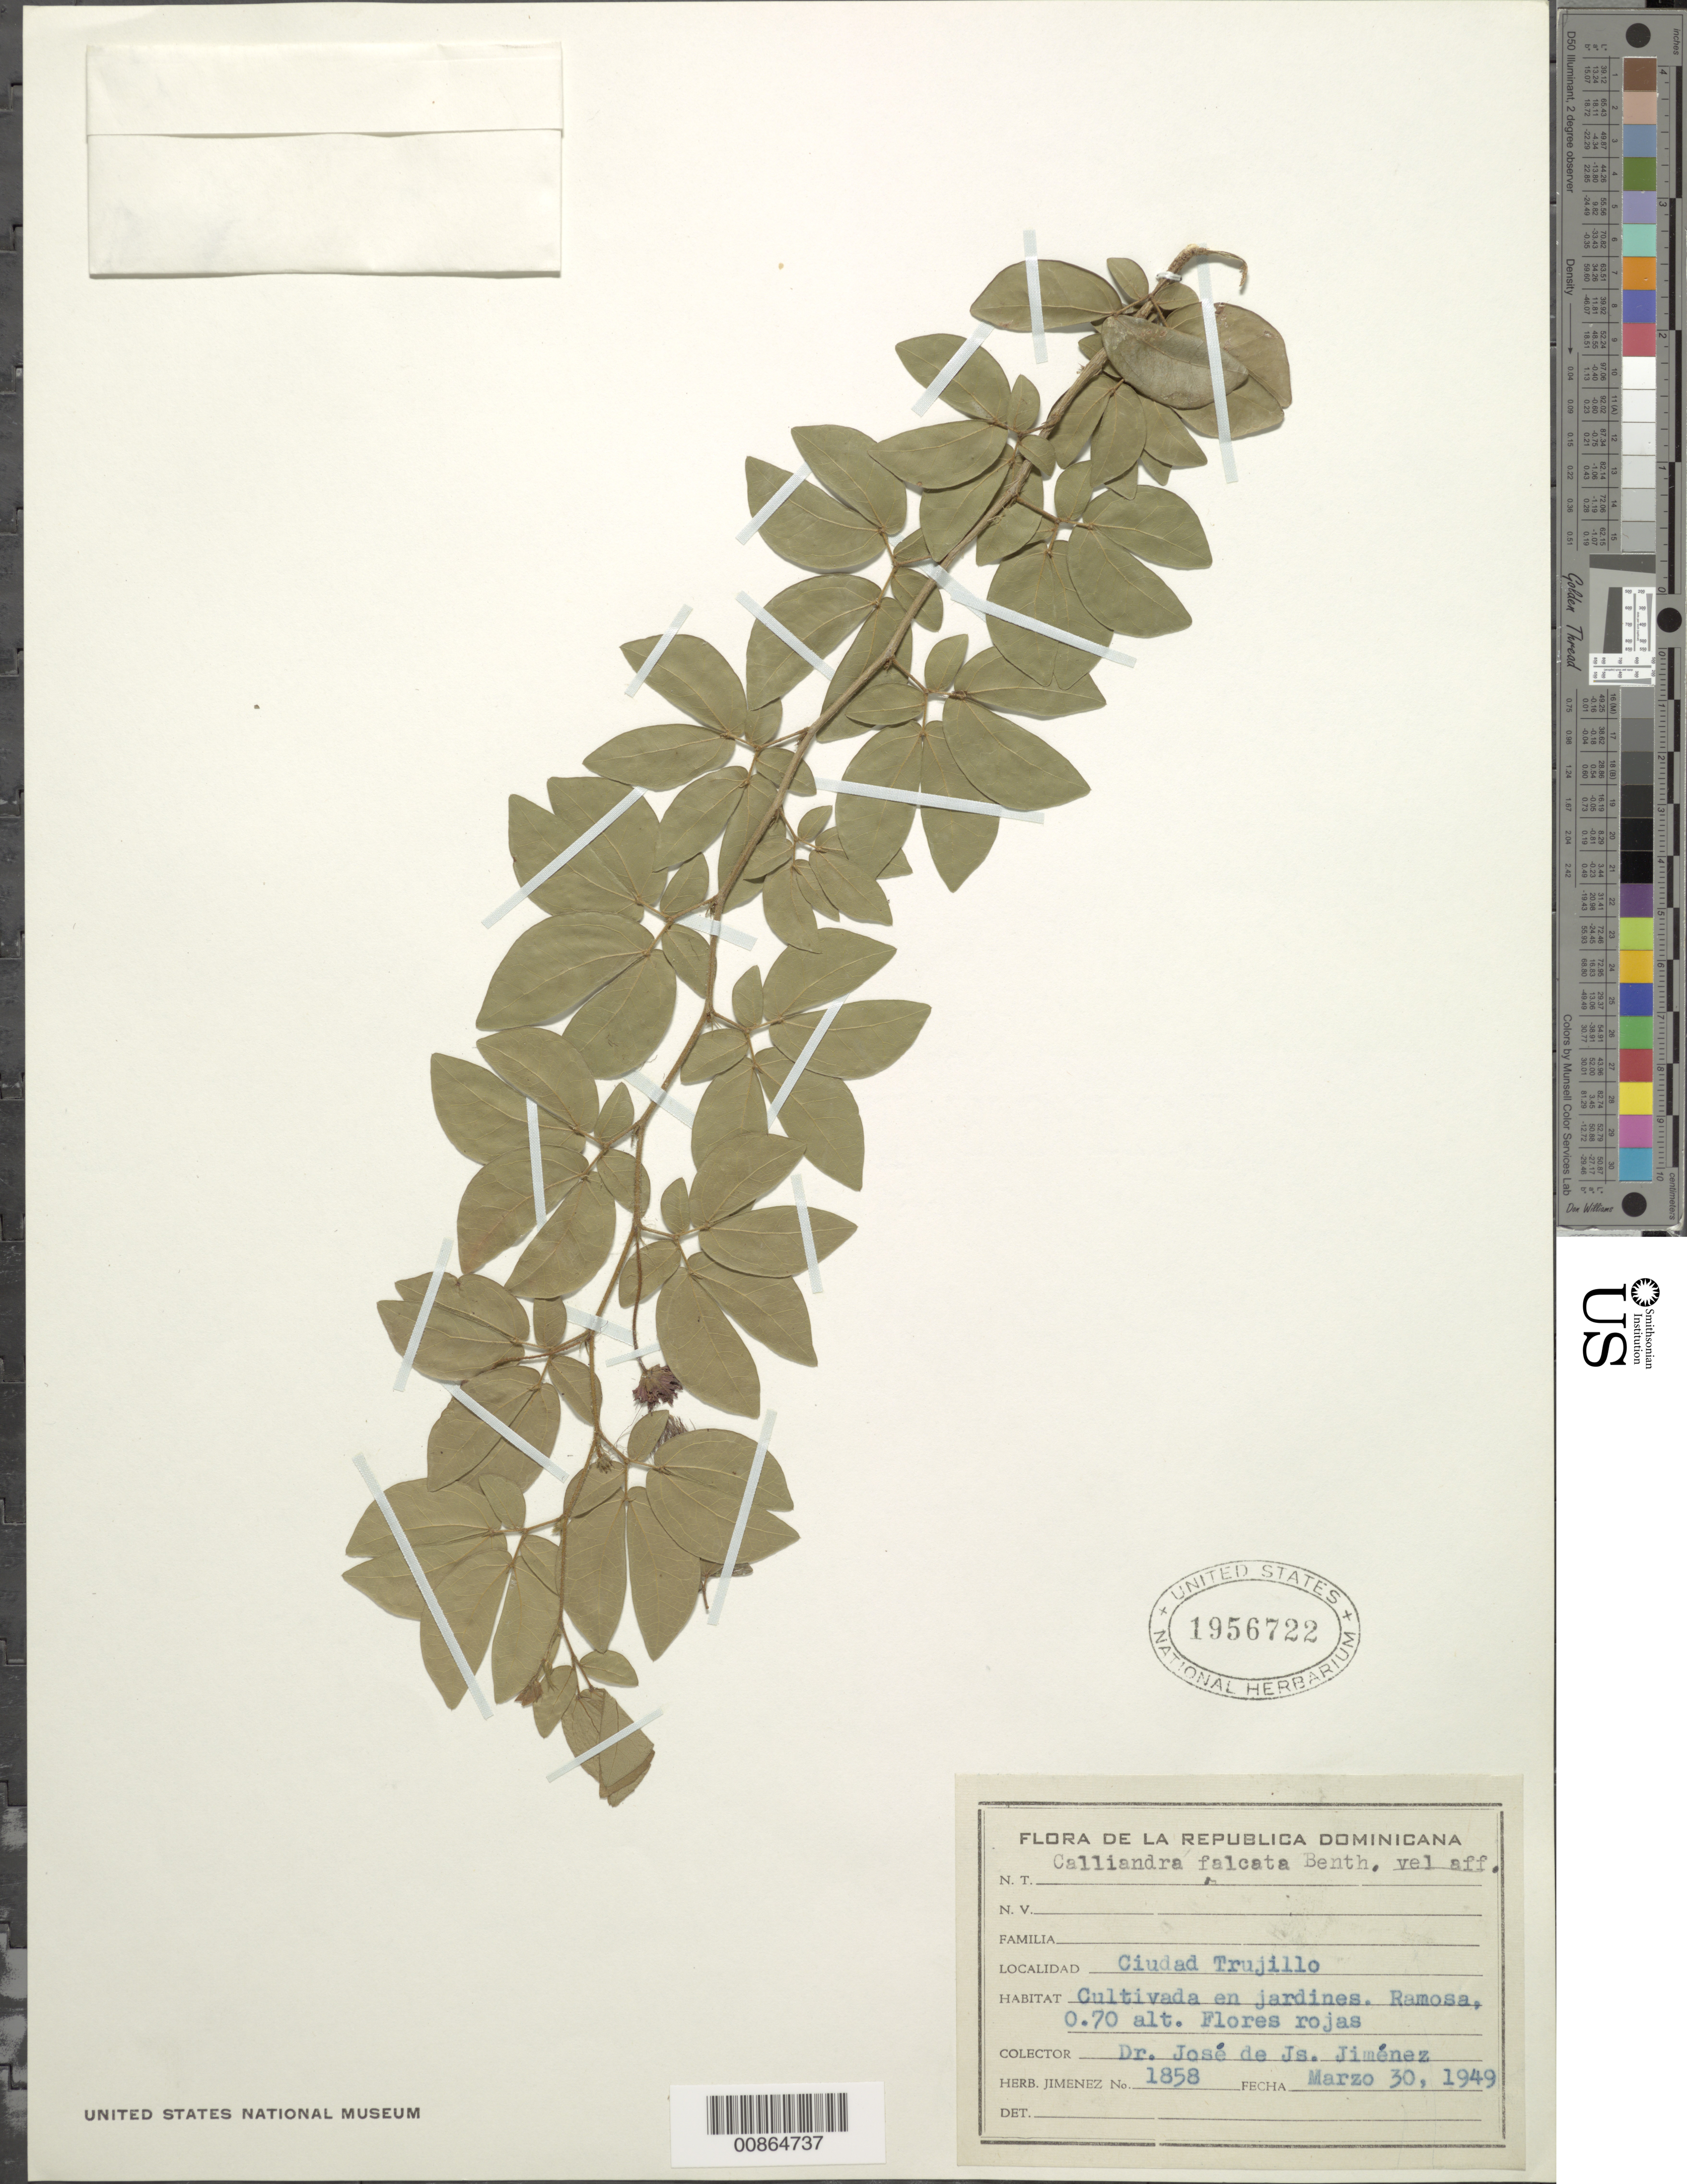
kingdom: Plantae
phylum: Tracheophyta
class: Magnoliopsida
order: Fabales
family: Fabaceae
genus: Calliandra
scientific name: Calliandra falcata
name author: Benth.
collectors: J. J. Jiménez Almonte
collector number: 1858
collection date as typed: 30 Mar 1949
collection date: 1949-03-30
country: Dominican Republic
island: Hispaniola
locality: Ciudad Trujillo.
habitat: En jardines.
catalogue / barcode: US 1956722